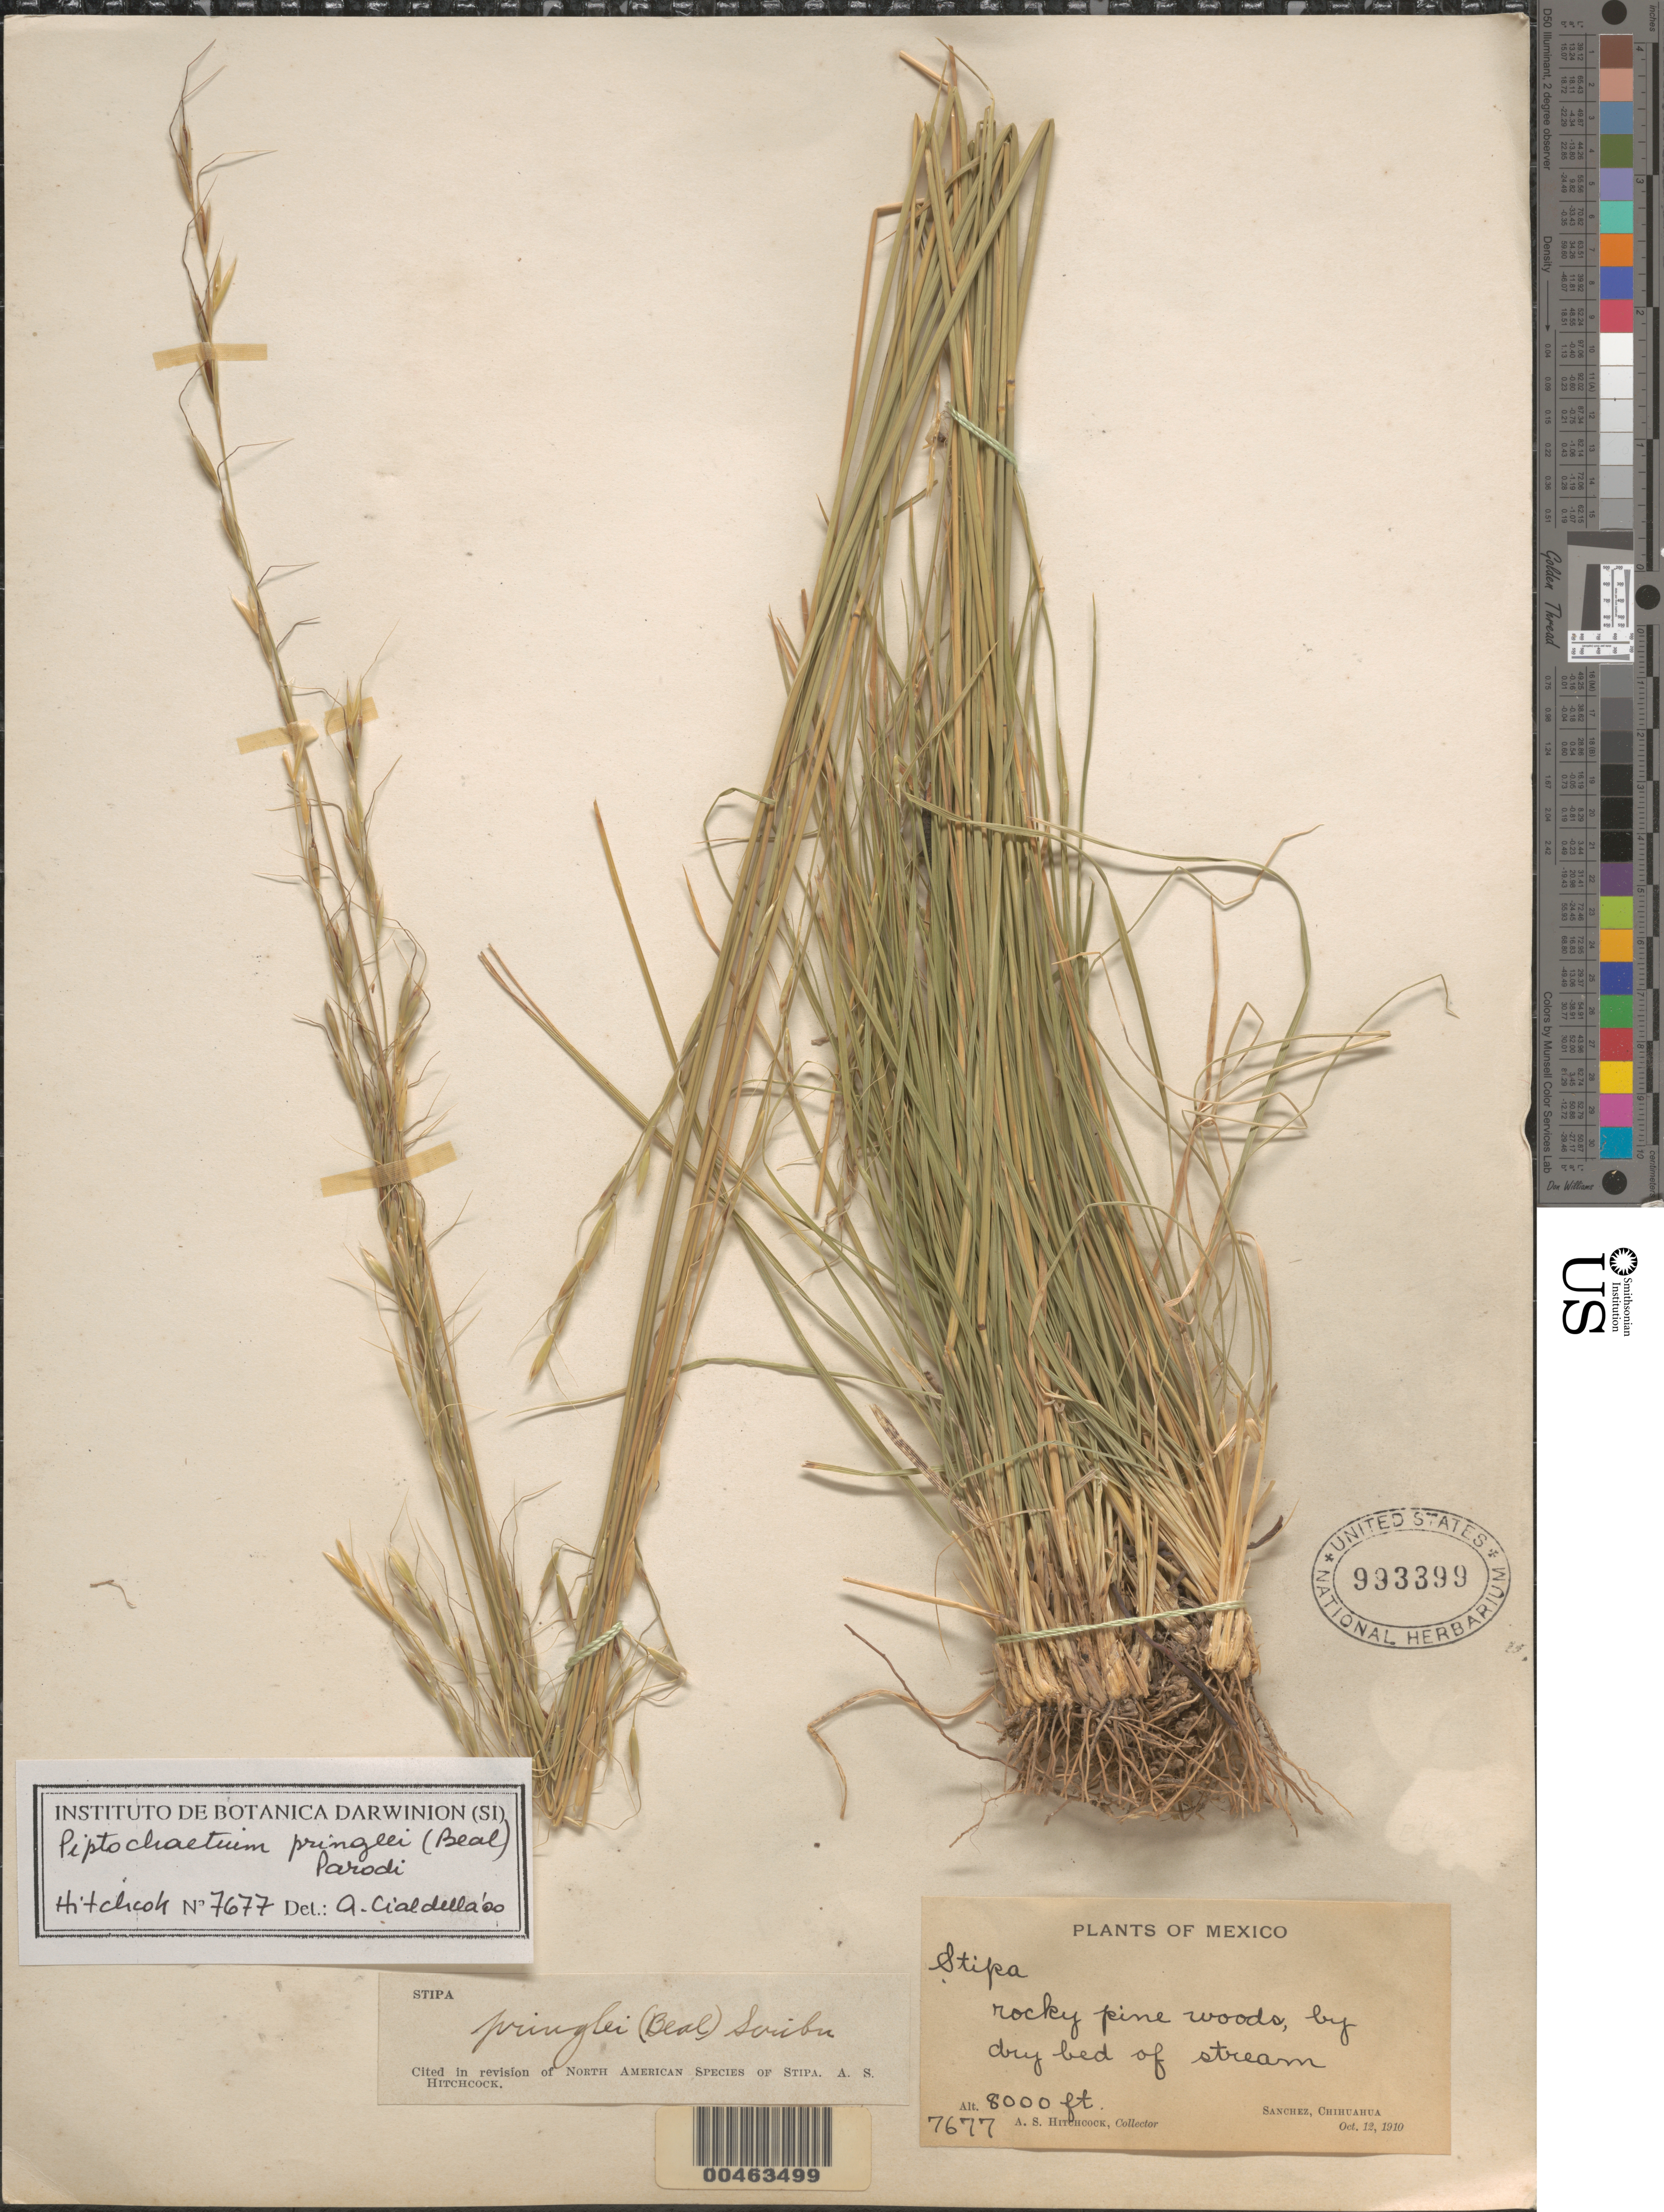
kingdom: Plantae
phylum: Tracheophyta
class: Liliopsida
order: Poales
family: Poaceae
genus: Piptochaetium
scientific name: Piptochaetium pringlei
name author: (W.J. Beal) Parodi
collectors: A. S. Hitchcock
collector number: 7677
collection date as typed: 12 Oct 1910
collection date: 1910-10-12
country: Mexico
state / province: Chihuahua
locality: Sanchez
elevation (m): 2438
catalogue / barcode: US 993399